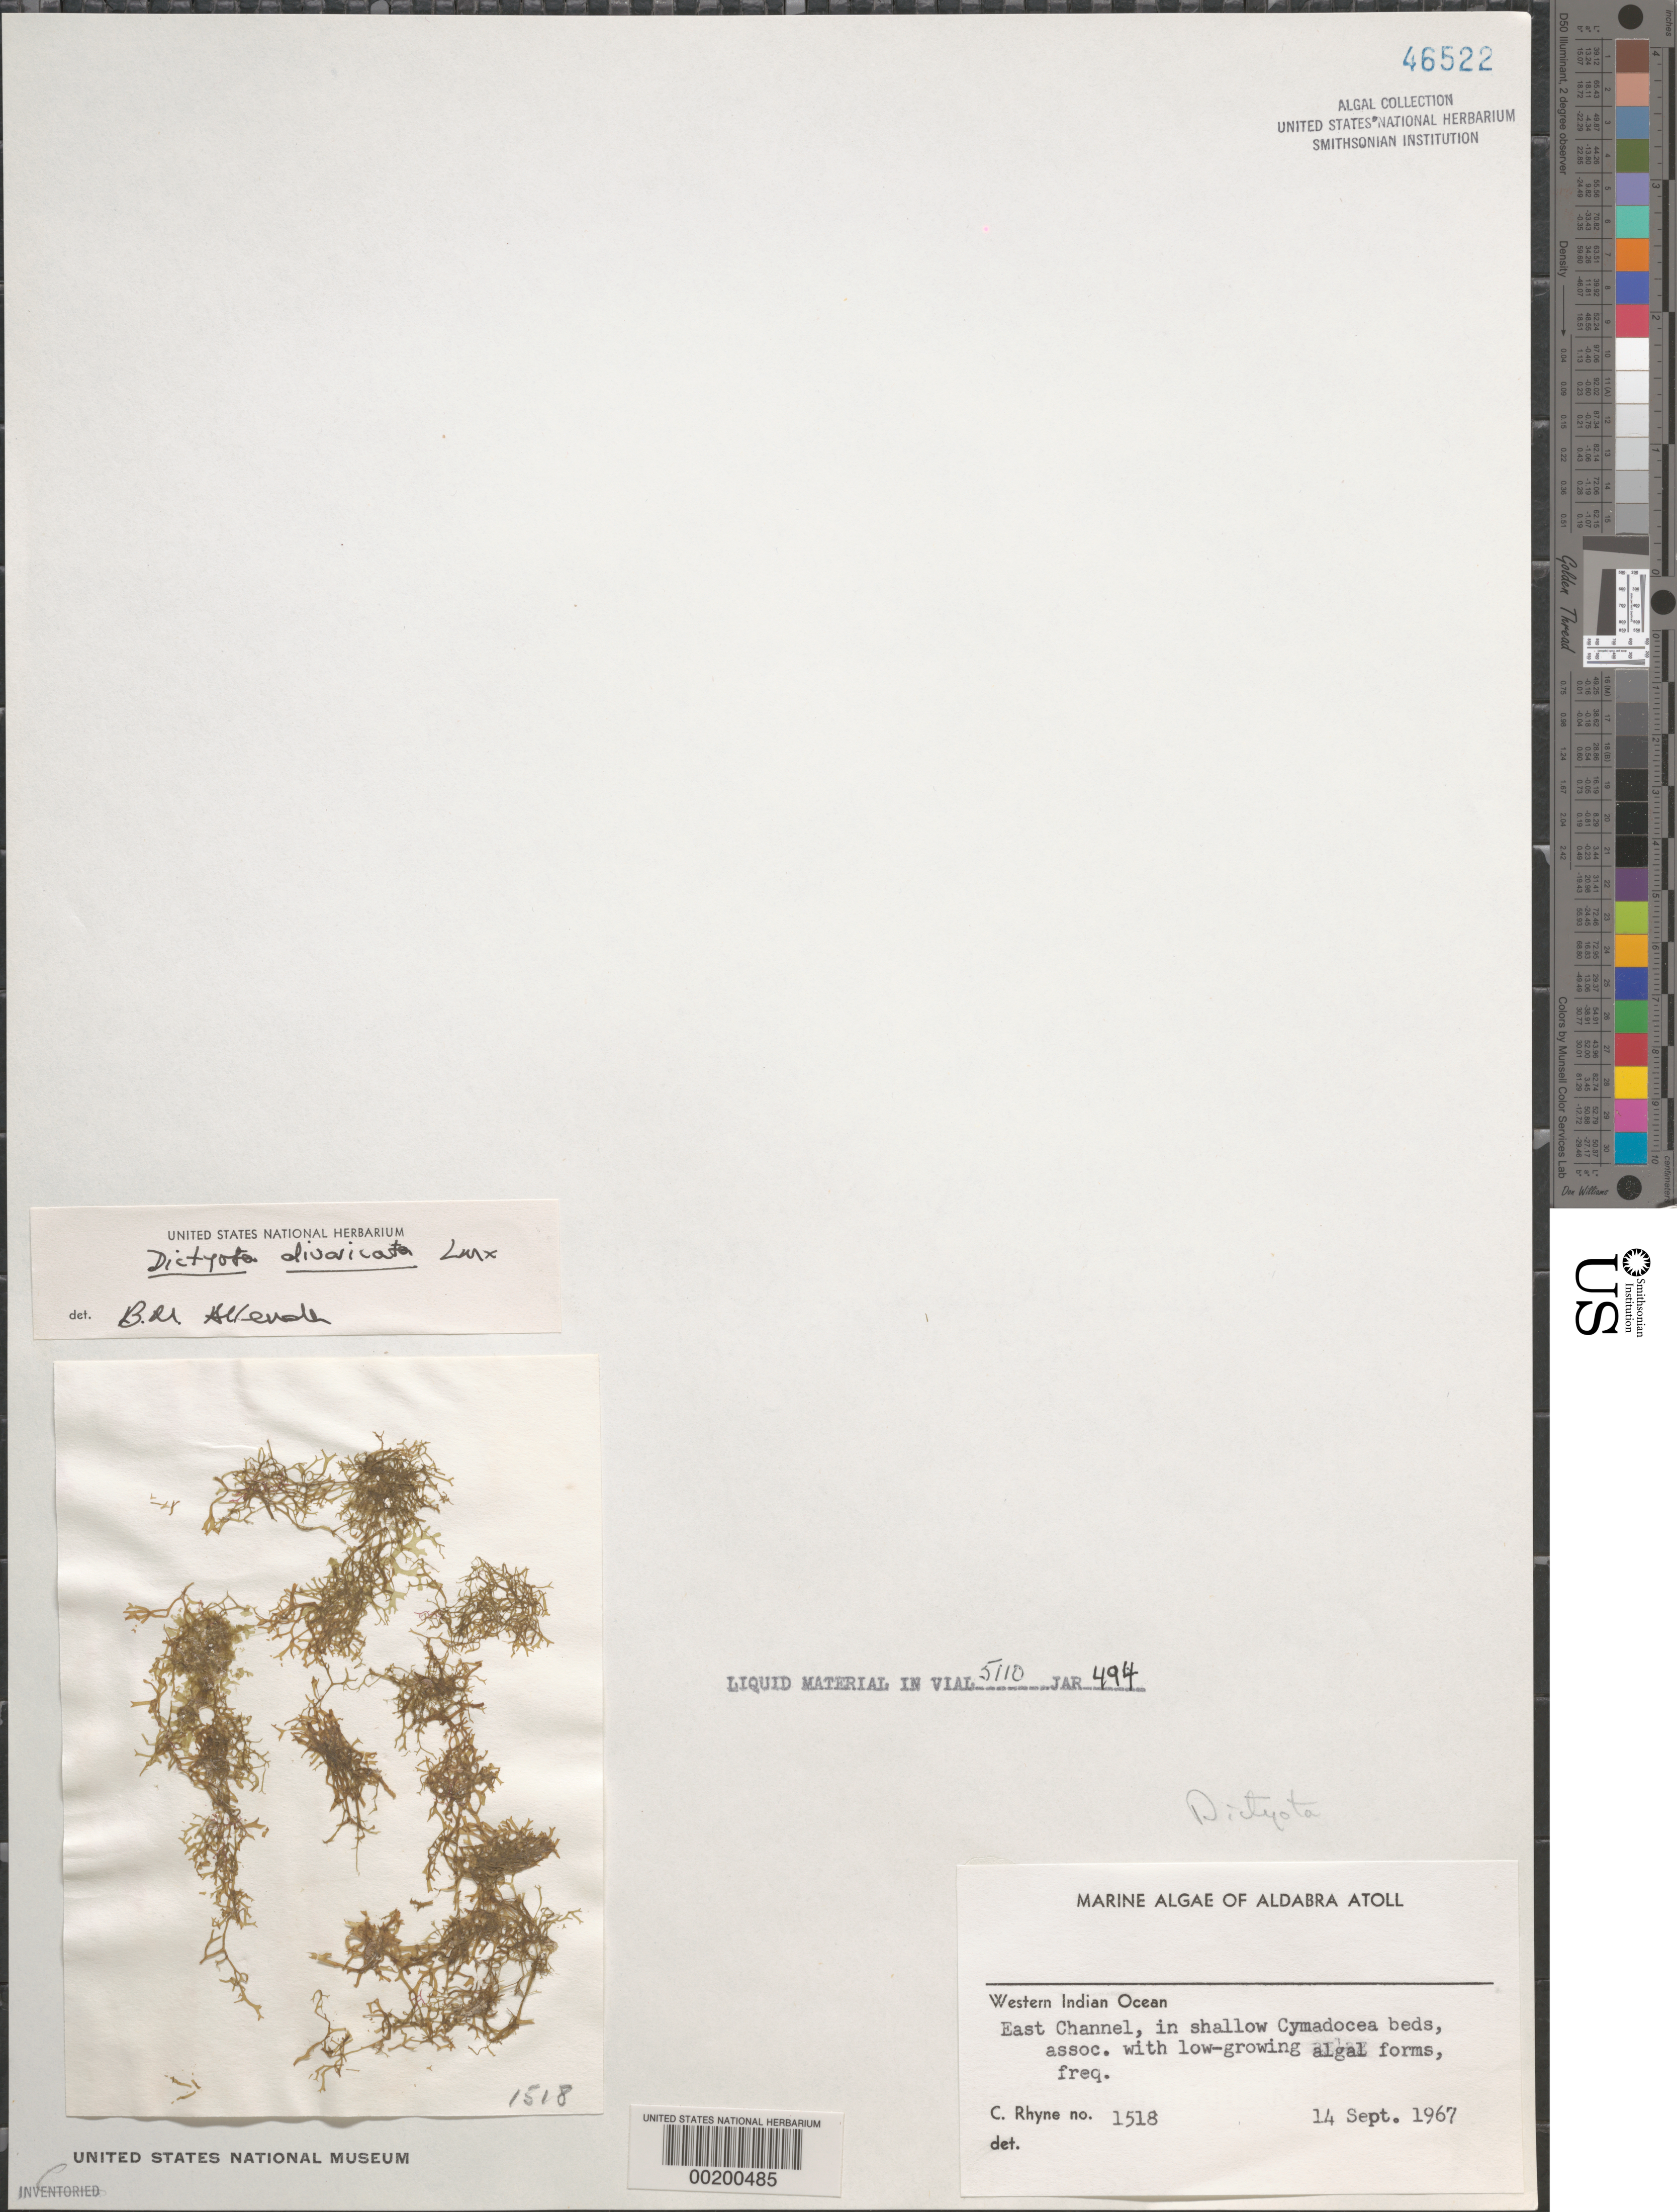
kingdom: Chromista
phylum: Ochrophyta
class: Phaeophyceae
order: Dictyotales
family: Dictyotaceae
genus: Dictyota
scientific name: Dictyota divaricata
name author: J.V.Lamouroux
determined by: Allender, B. M.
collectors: C. Rhyne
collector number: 1518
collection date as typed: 14 Sep 1967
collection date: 1967-09-14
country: Seychelles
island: Aldabra Atoll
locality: East Channel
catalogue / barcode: US 46522